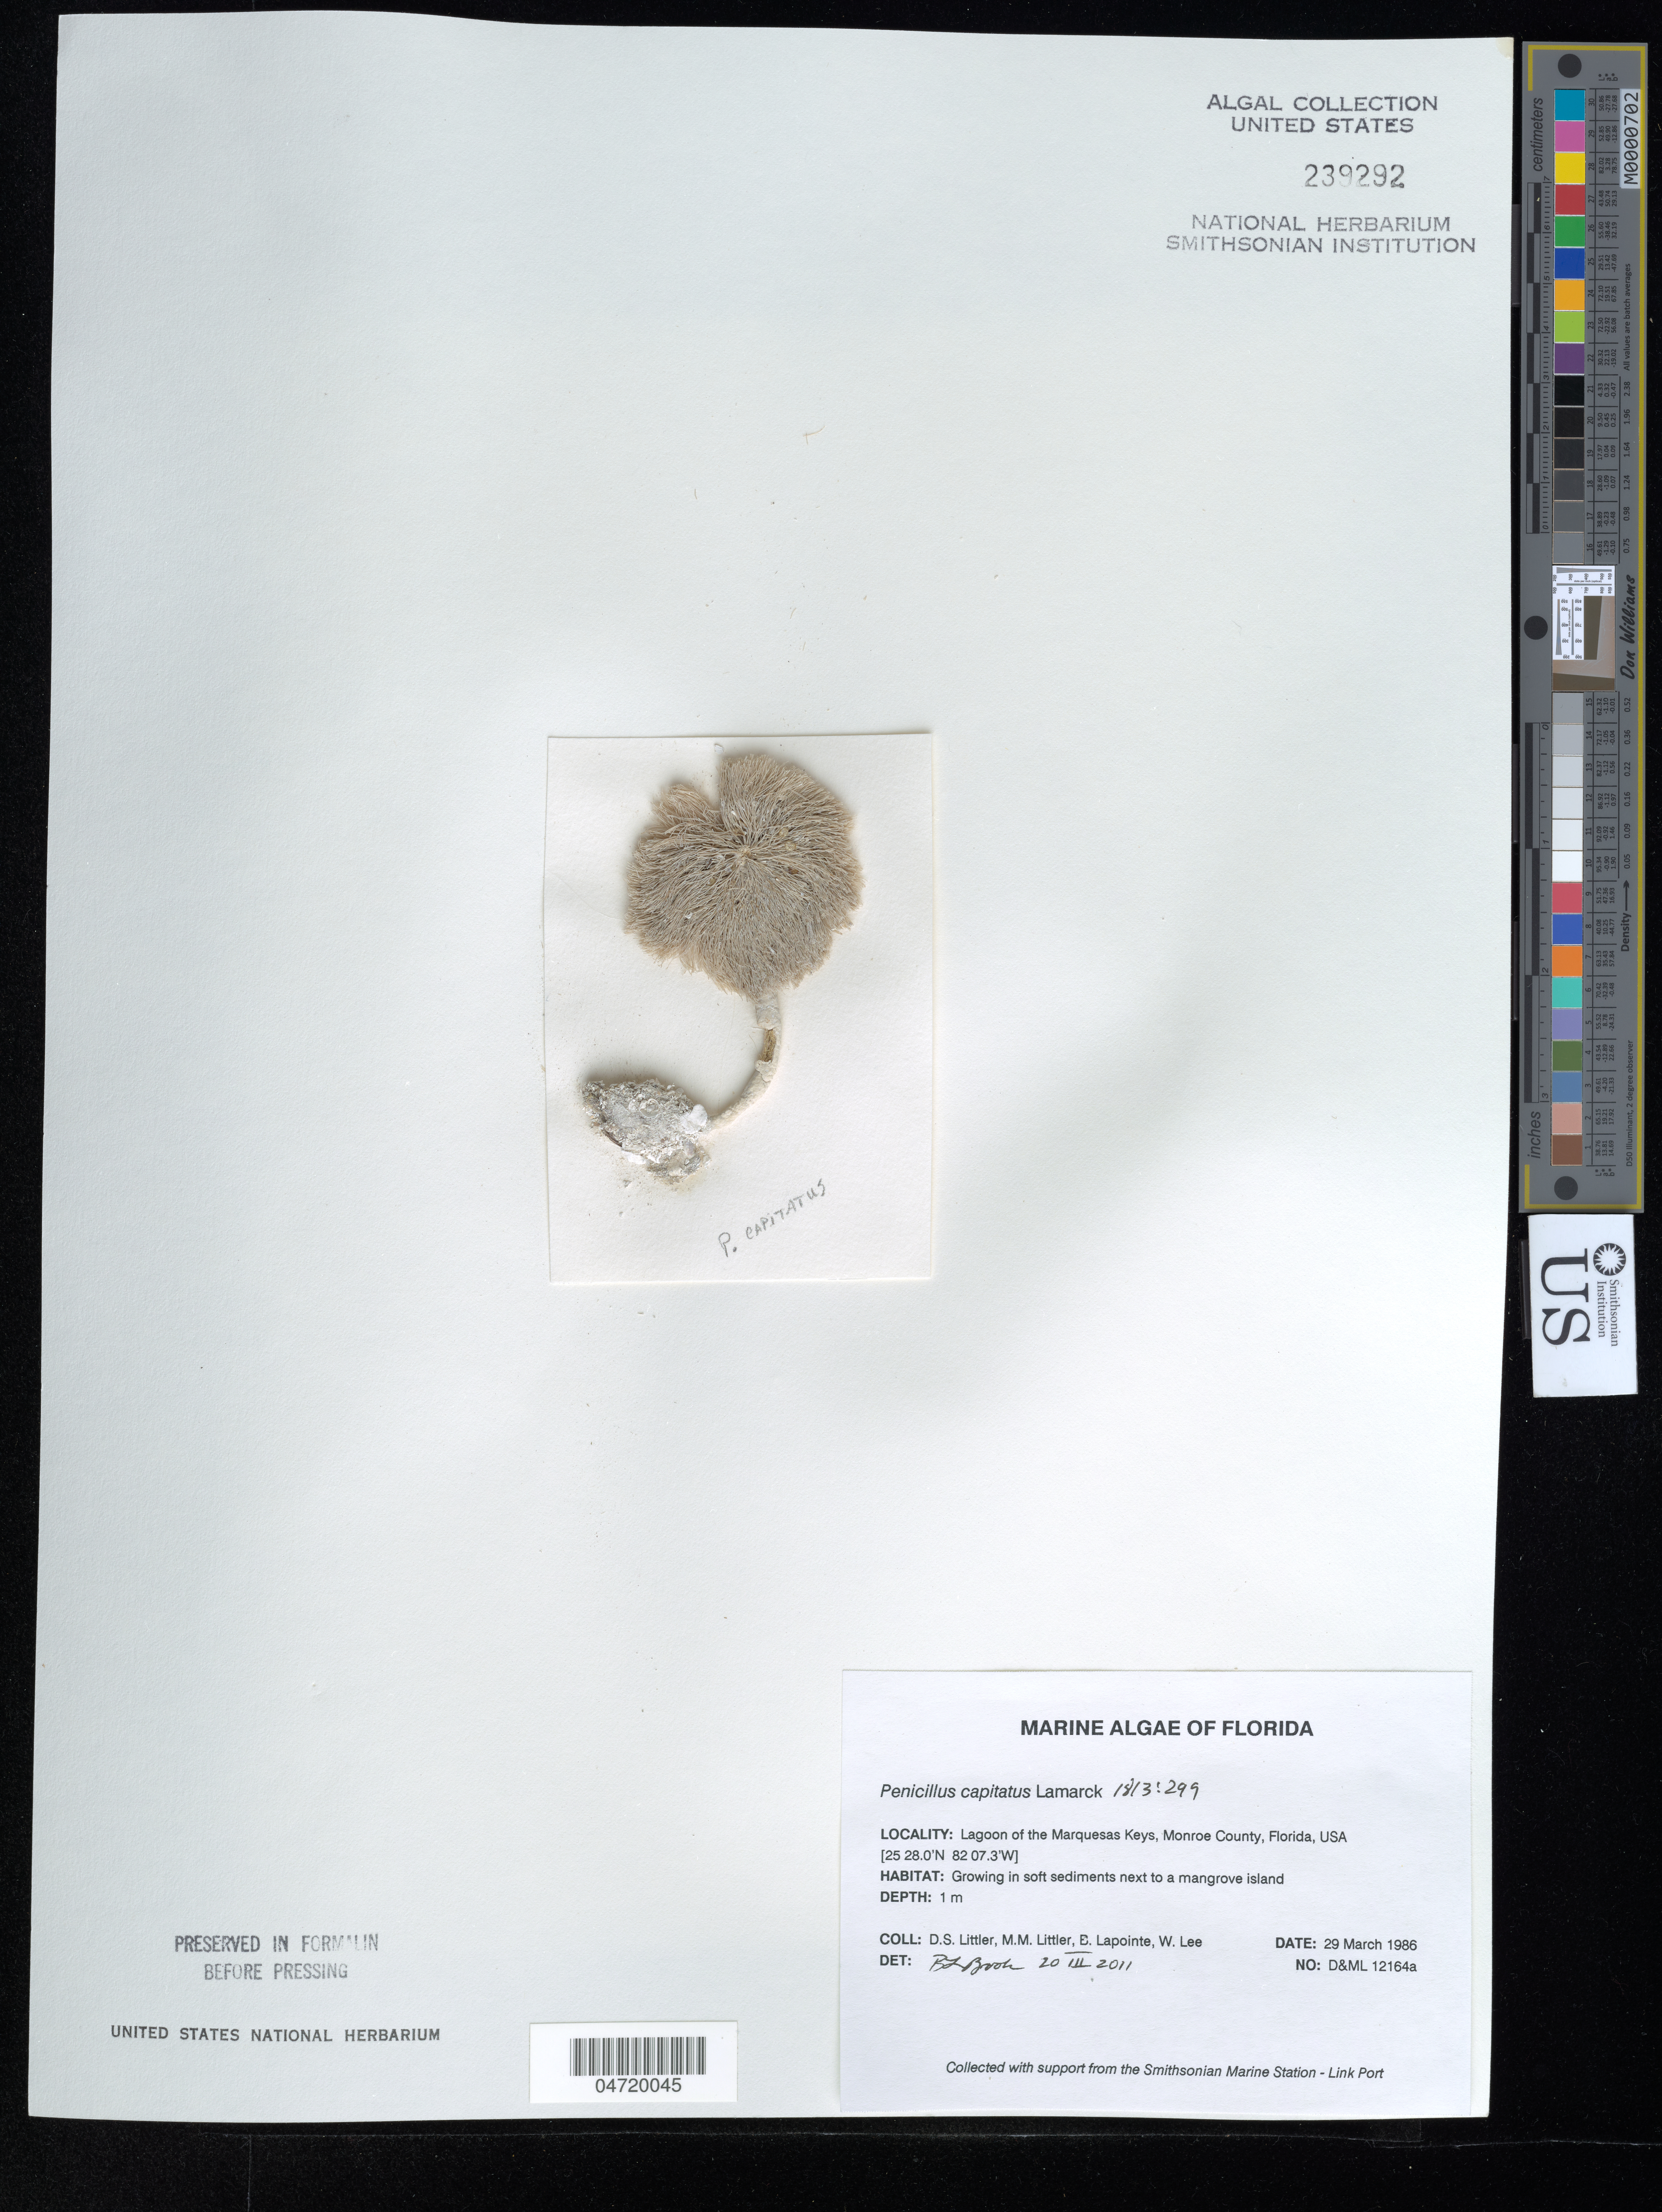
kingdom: Plantae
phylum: Chlorophyta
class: Ulvophyceae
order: Bryopsidales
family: Udoteaceae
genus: Penicillus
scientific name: Penicillus capitatus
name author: Lam.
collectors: D. S. Littler, M. M. Littler, B. Lapointe & W. Lee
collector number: D&ML12164a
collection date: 1986-03-29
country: United States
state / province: Florida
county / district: Monroe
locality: Lagoon of the Marquesas Keys, Monroe County.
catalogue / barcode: US 239292